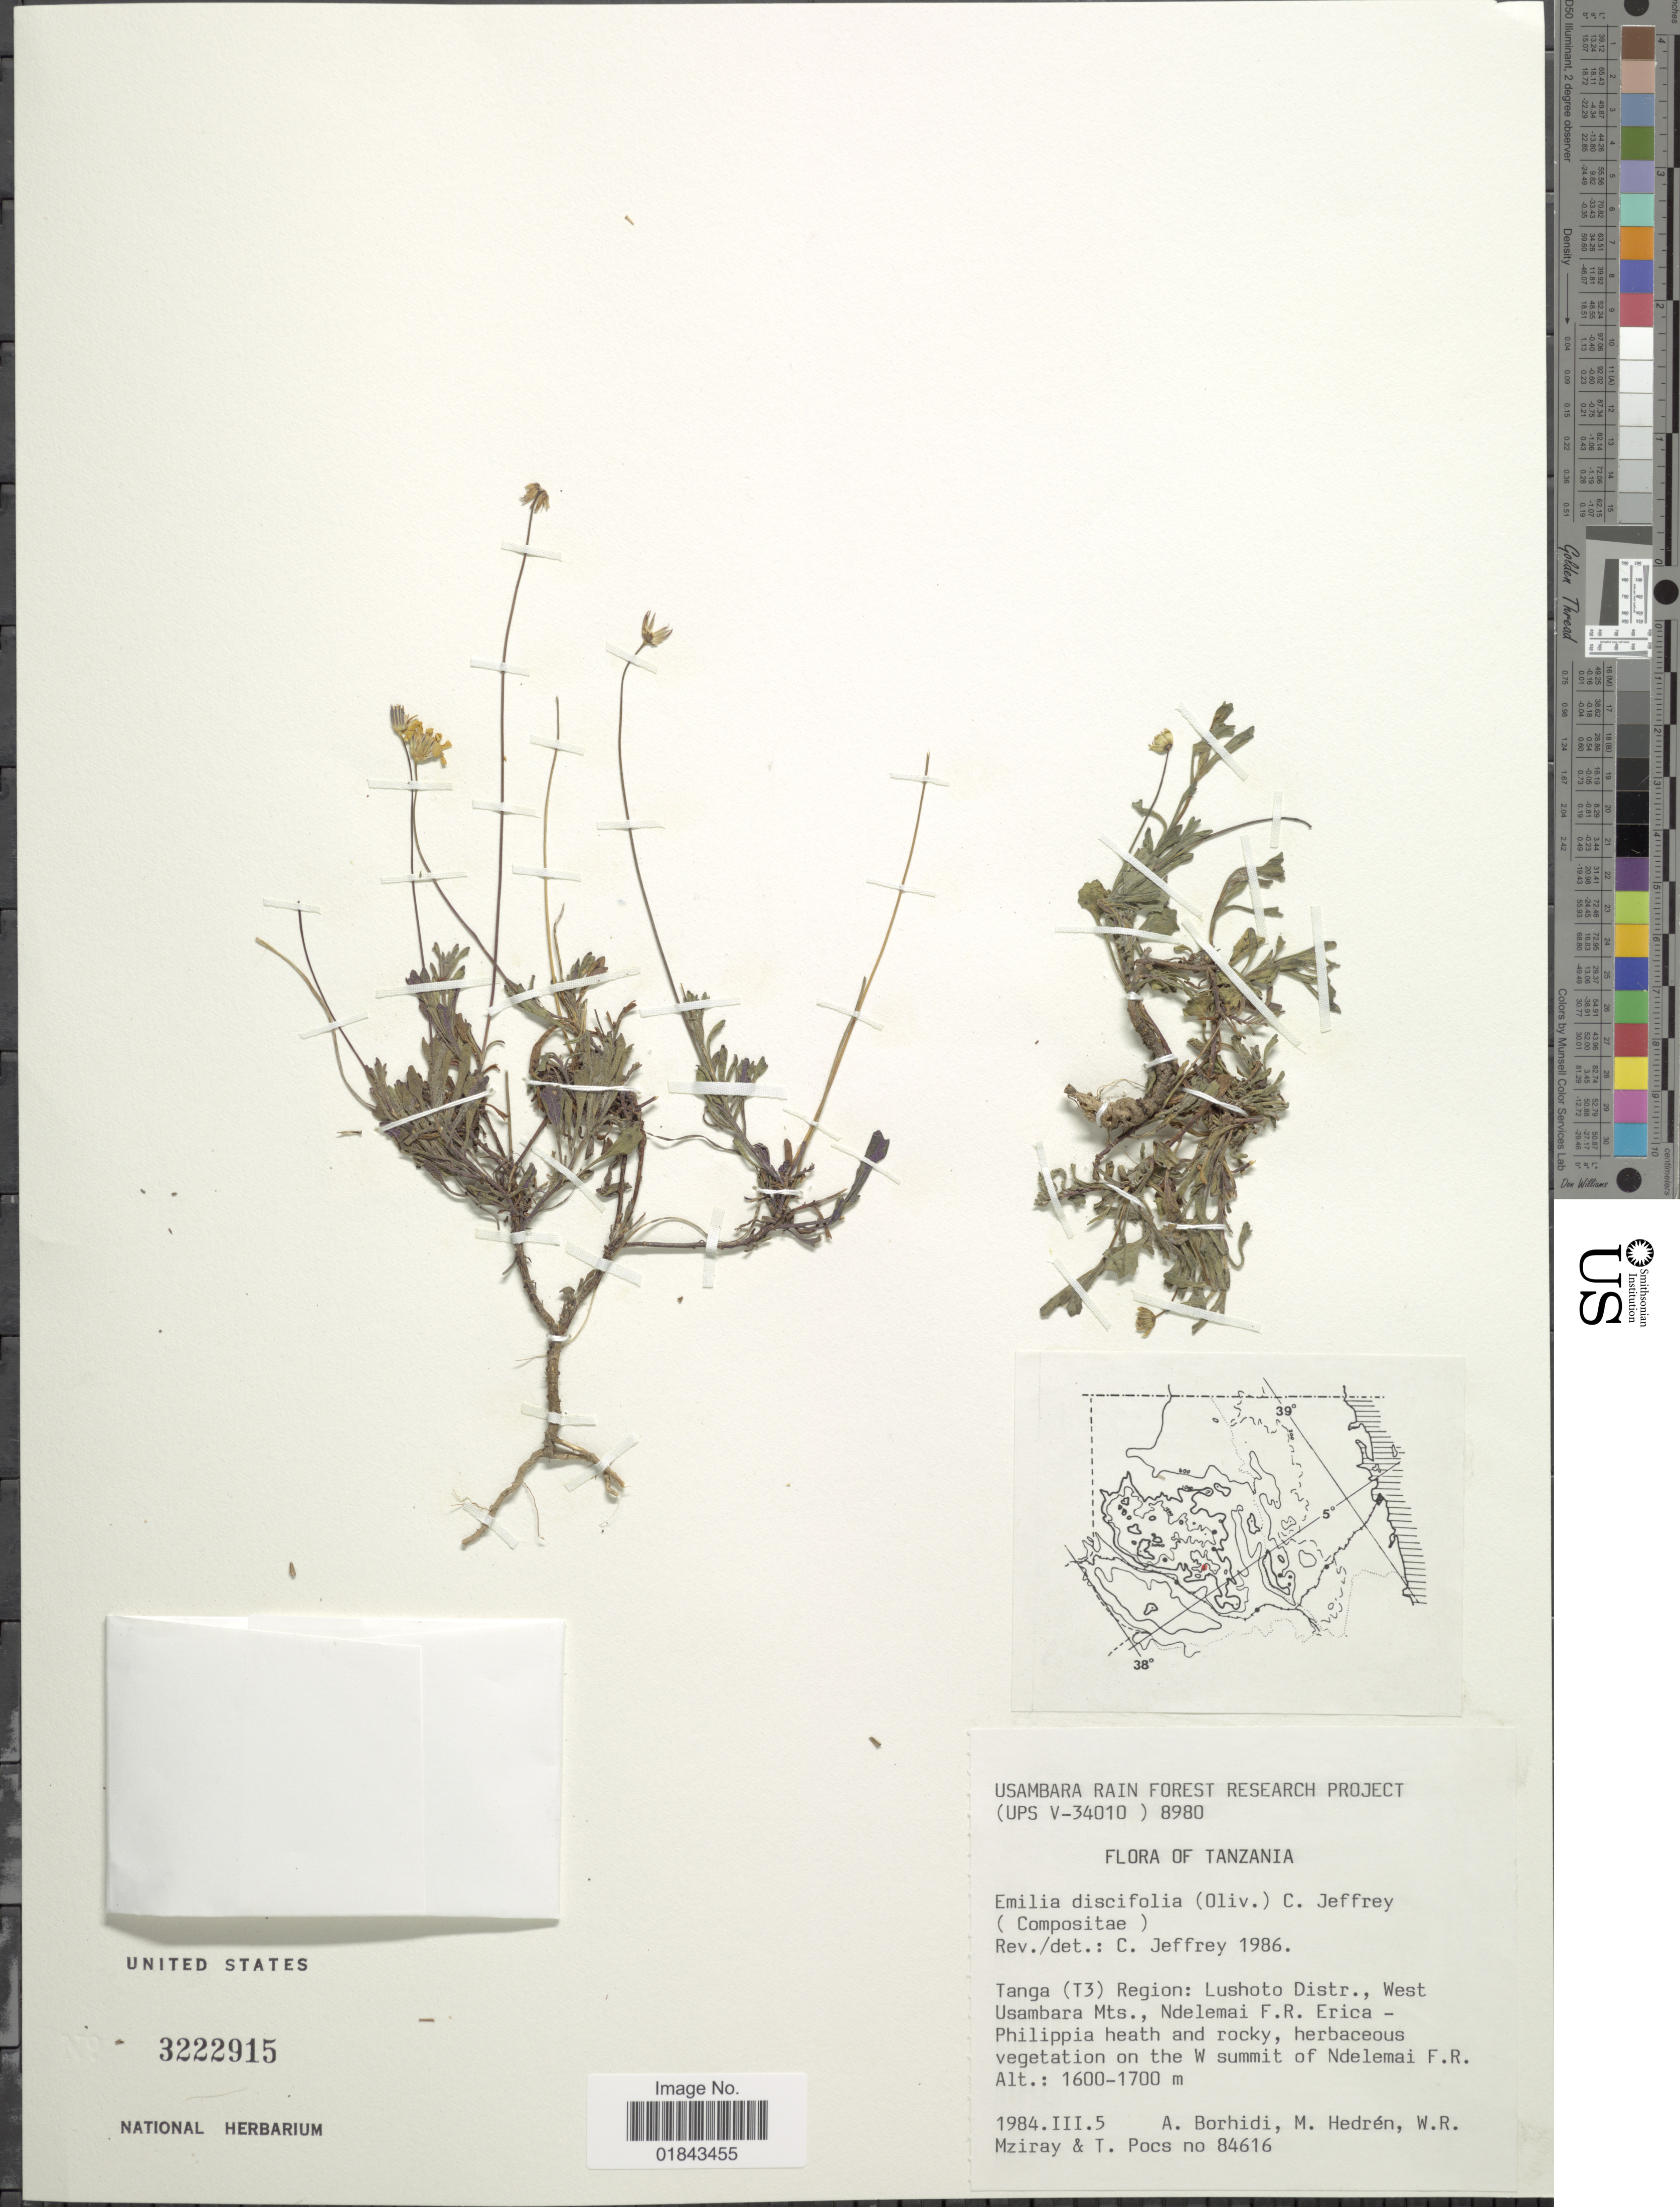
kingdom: Plantae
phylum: Tracheophyta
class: Magnoliopsida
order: Asterales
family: Asteraceae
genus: Emilia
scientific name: Emilia discifolia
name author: (Oliv.) C. Jeffrey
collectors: A. L. Borhidi, B. Hedrén, W. Mziray & T. Pocs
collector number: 84616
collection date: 1984-03-05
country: Tanzania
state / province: Tanga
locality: (T3) Region: Lushoto Distr., West Usambara Mts., Ndelemai F.R. Erica-Philippia heath and rocky, herbaceous vegetation on the W summit of Ndelemai F.R..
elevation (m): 1600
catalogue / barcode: US 3222915